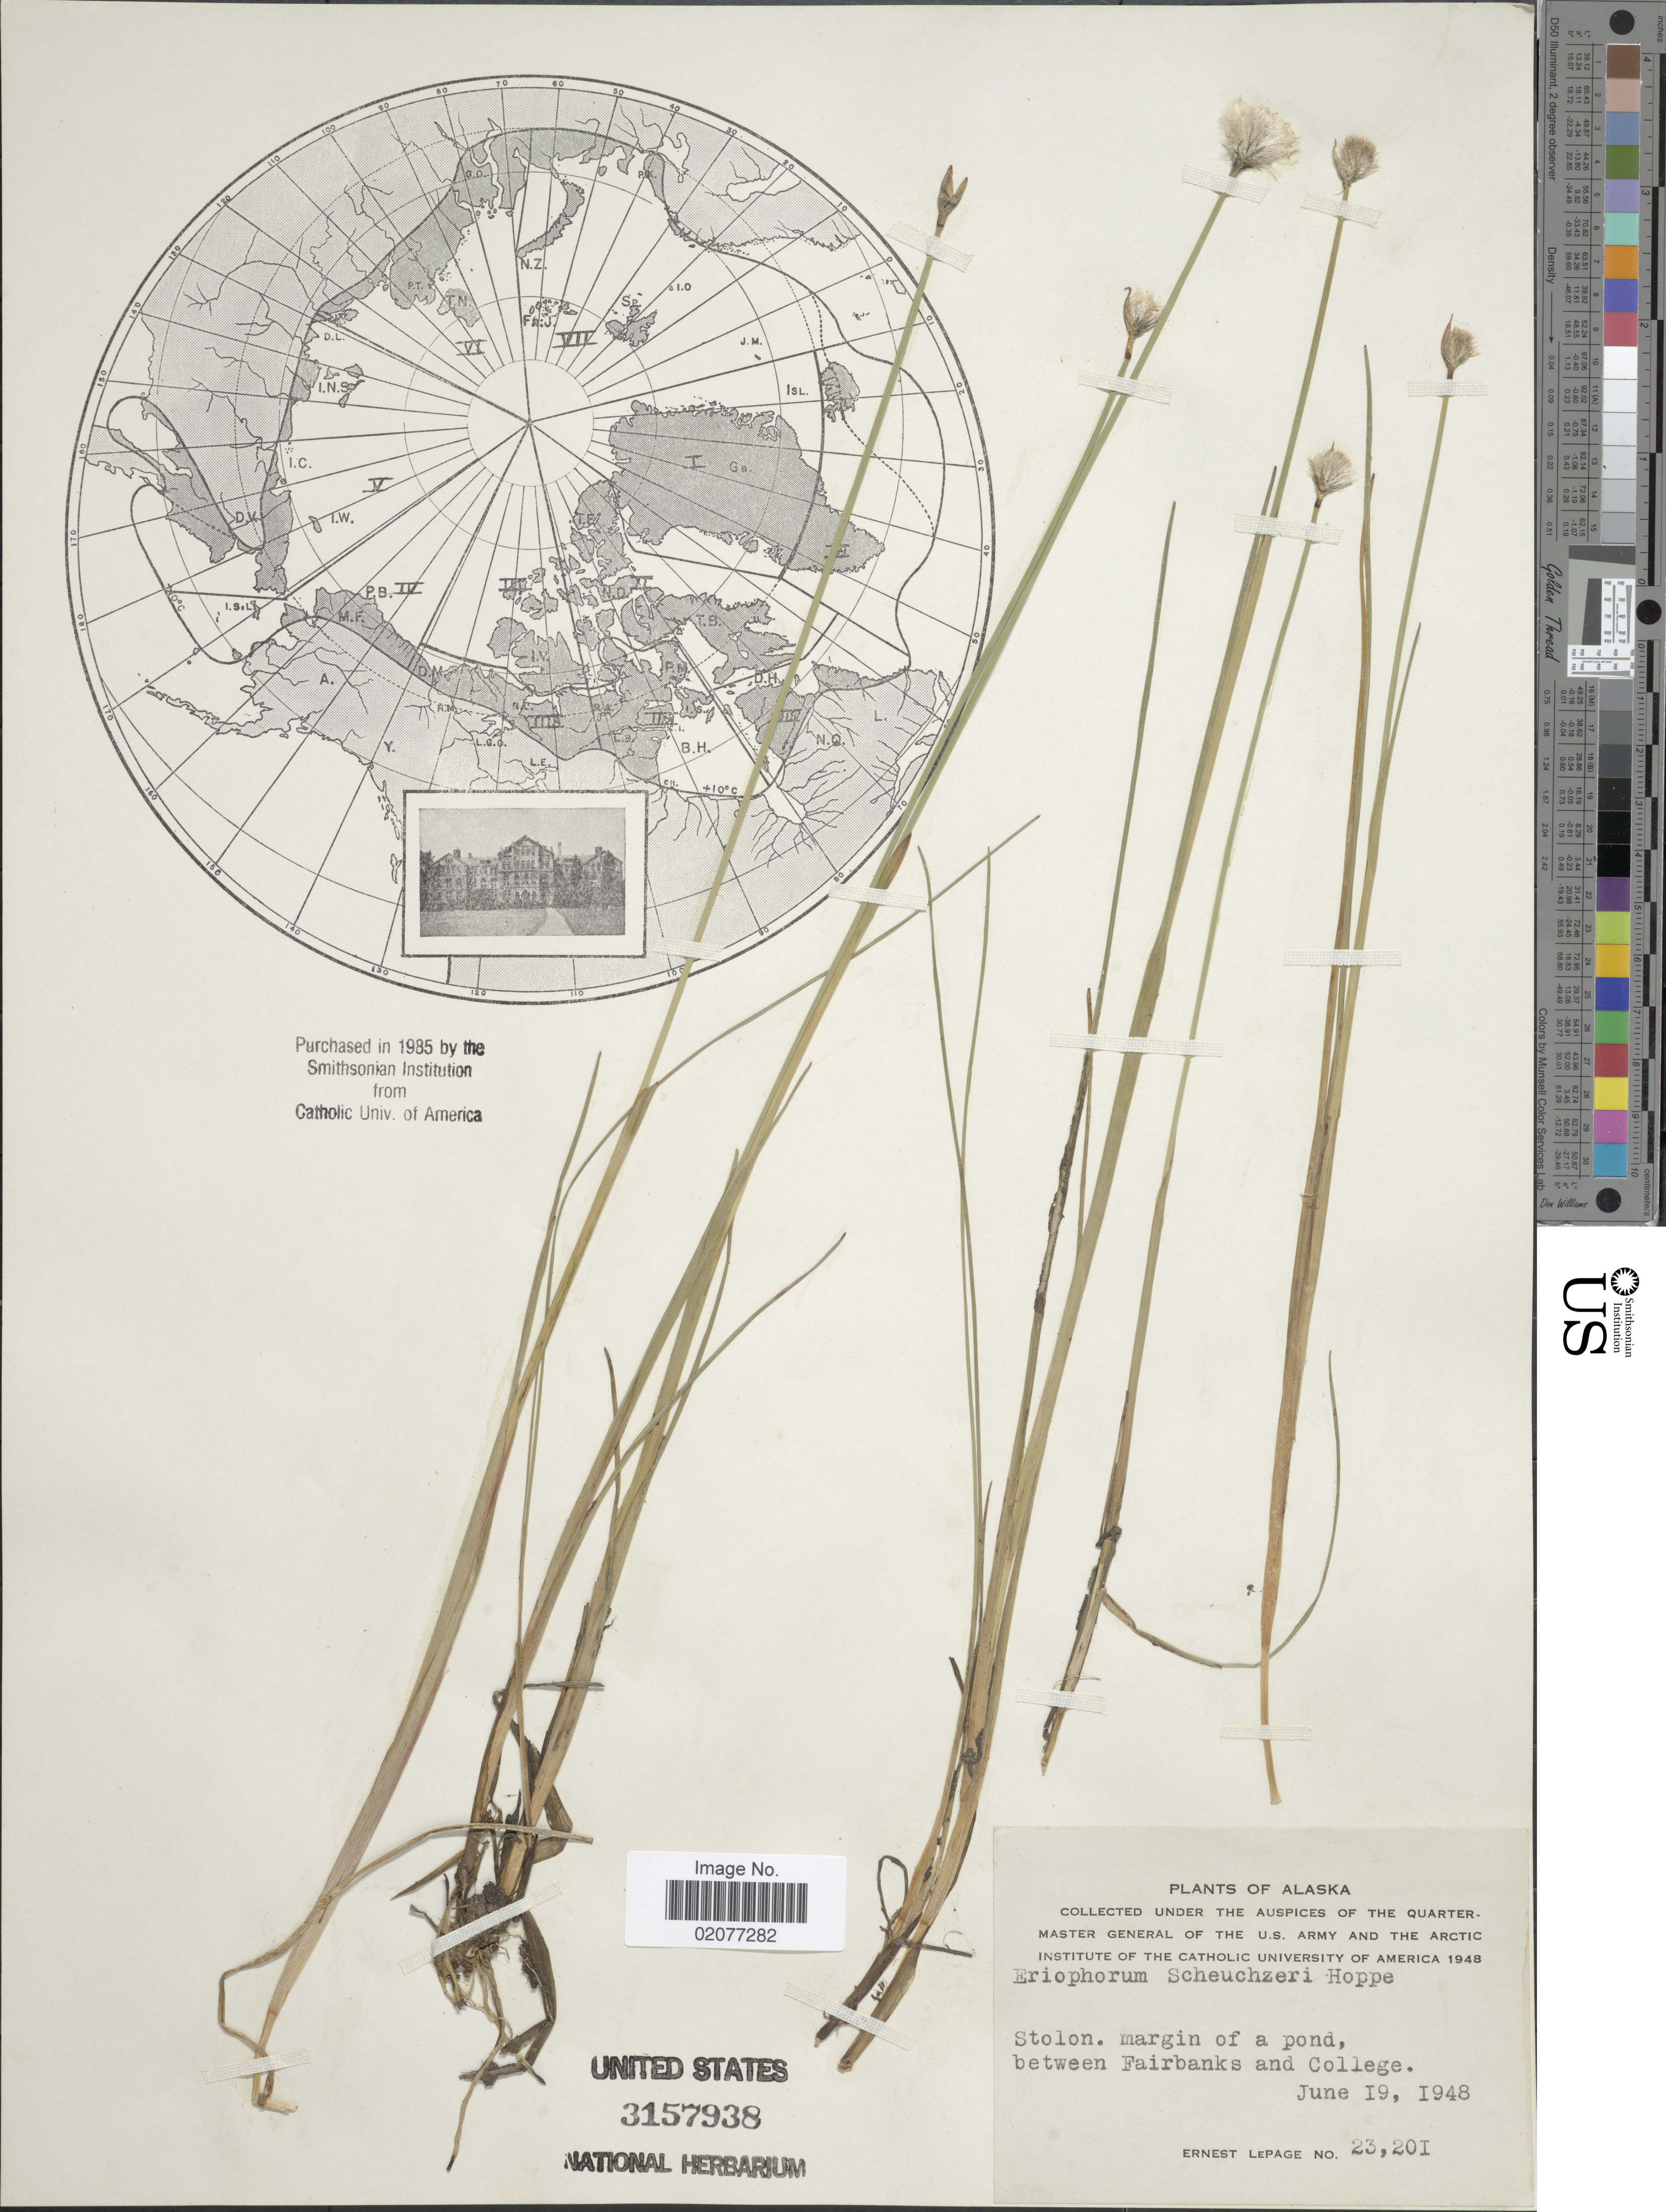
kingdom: Plantae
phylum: Tracheophyta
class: Liliopsida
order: Poales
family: Cyperaceae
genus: Eriophorum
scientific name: Eriophorum scheuchzeri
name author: Hoppe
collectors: E. Lepage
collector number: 23201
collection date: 1948-06-19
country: United States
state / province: Alaska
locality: Stolon. margin of a pond between Fairbanks and College.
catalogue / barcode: US 3157938